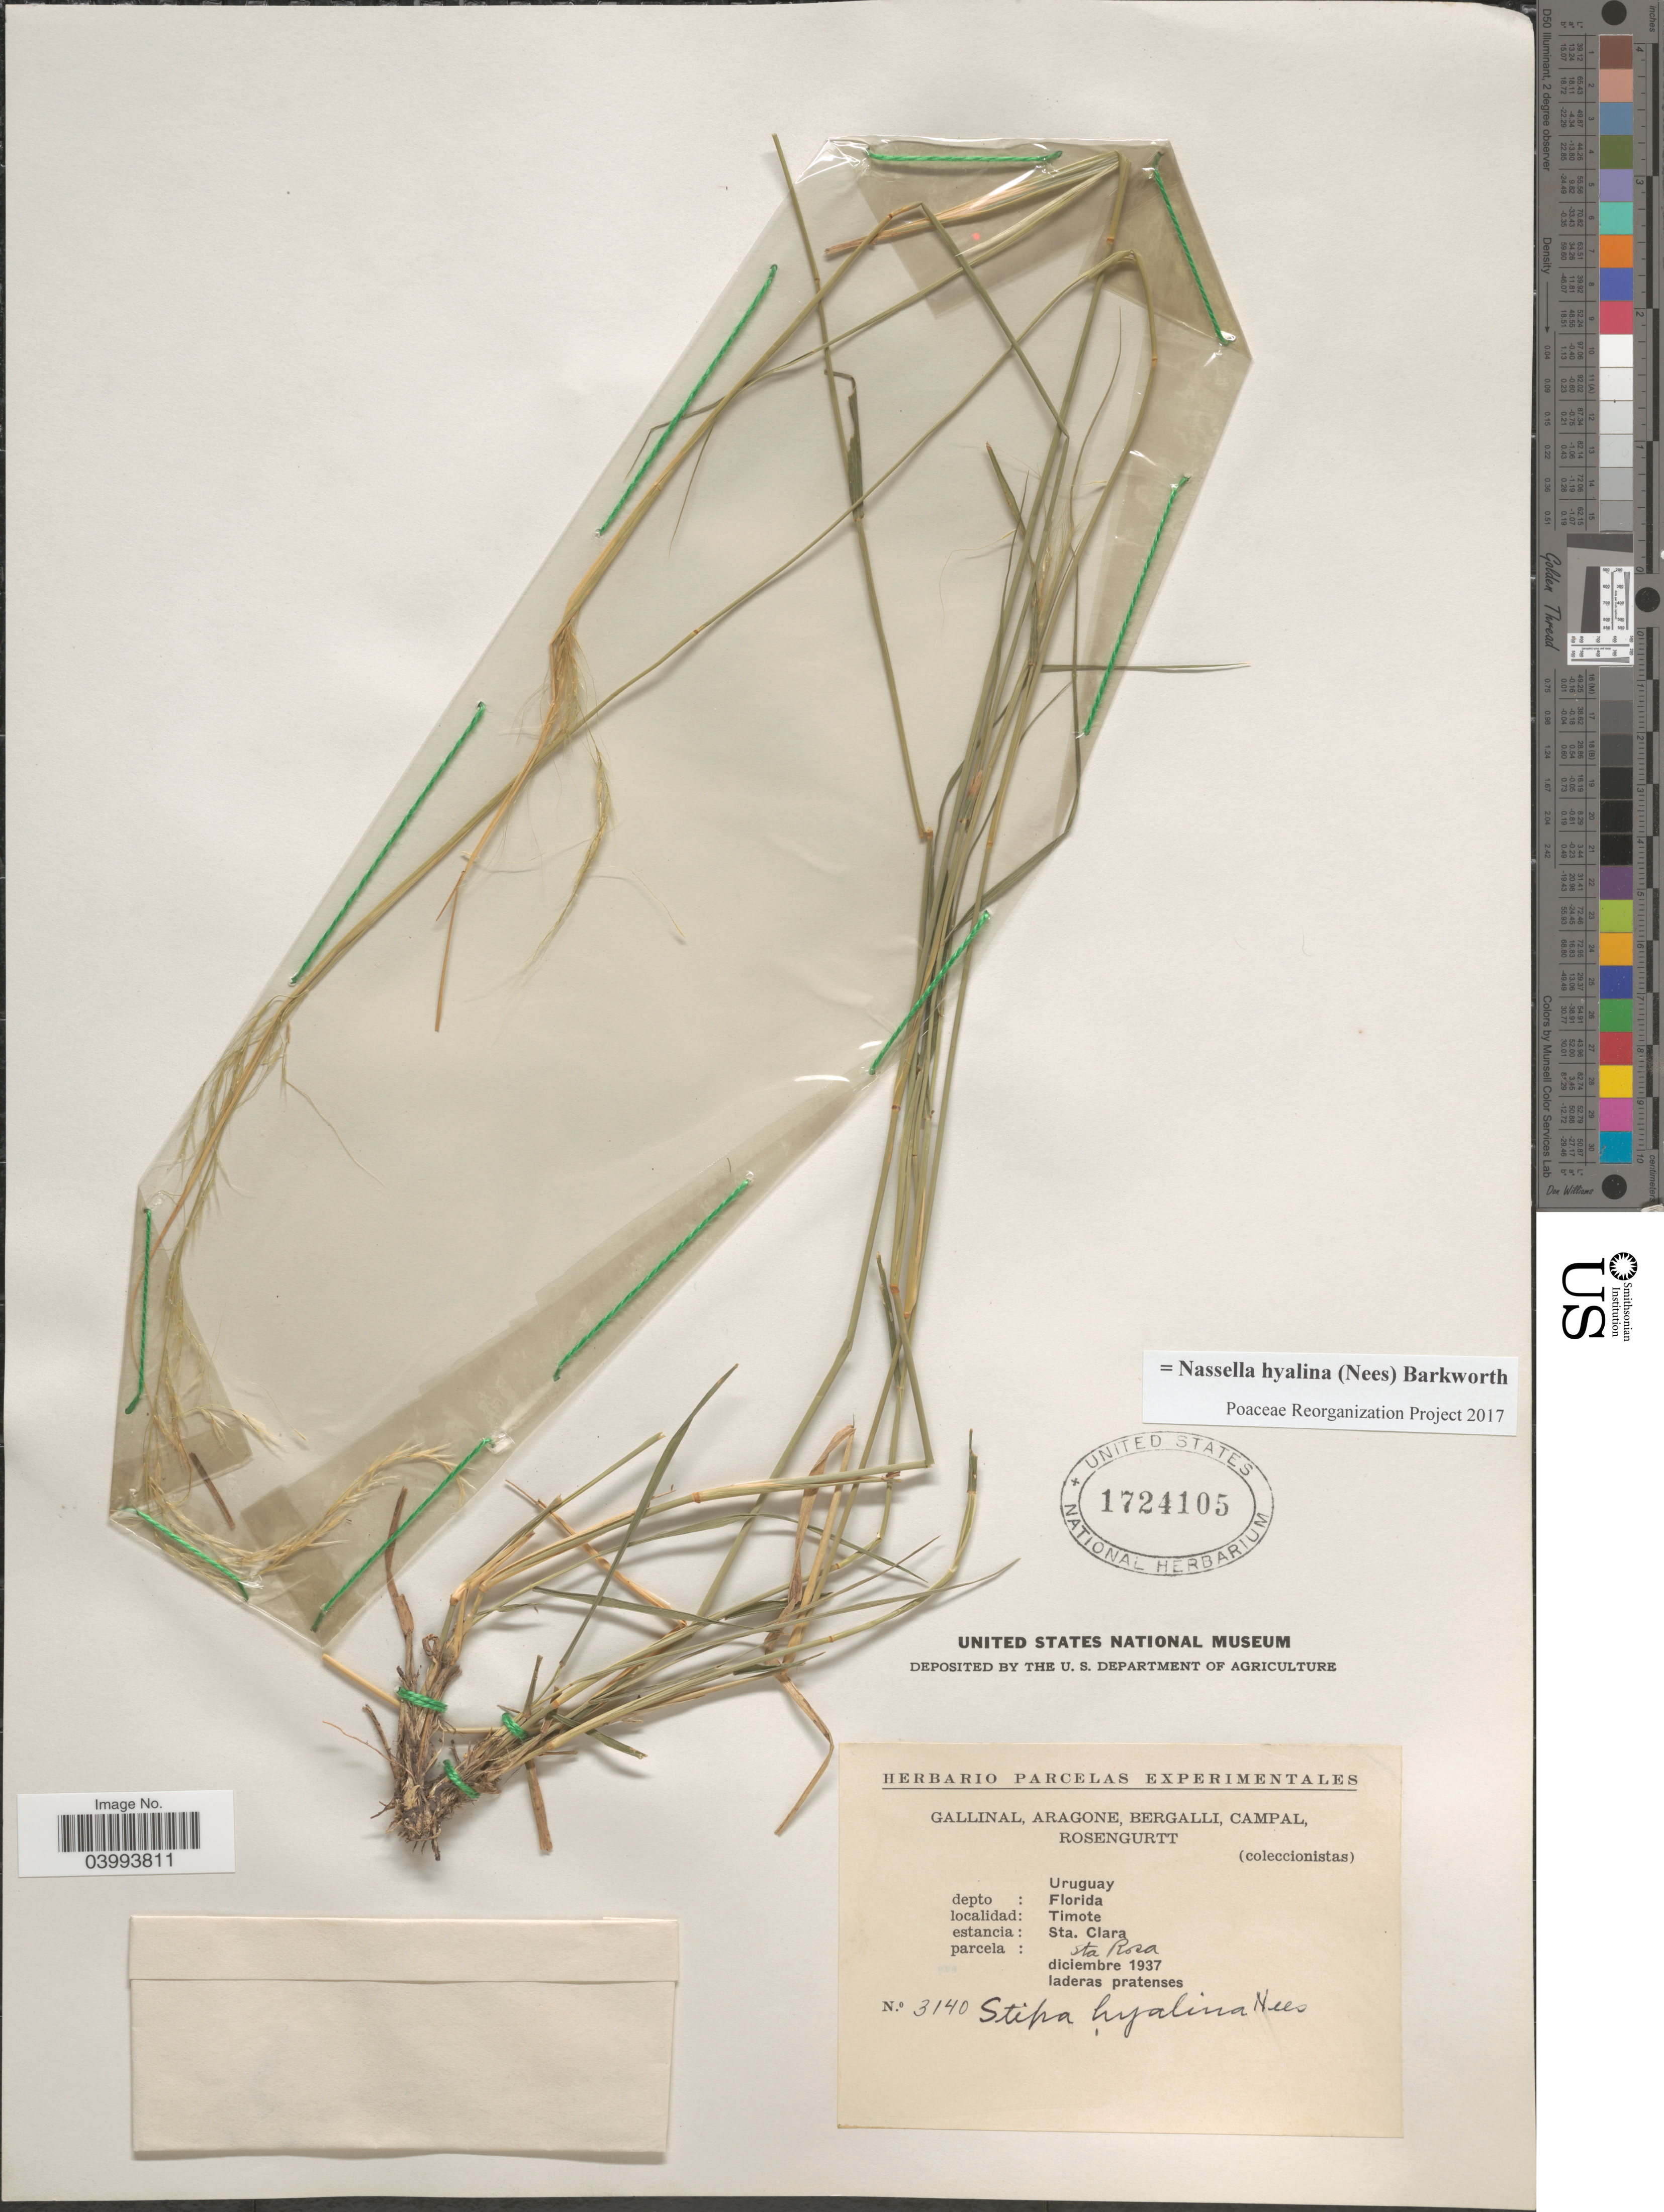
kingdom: Plantae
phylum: Tracheophyta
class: Liliopsida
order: Poales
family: Poaceae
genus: Nassella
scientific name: Nassella hyalina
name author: (Nees) Barkworth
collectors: -. Gallinal, -- Aragone, -- Bergalli, -- Campal & Rosengurtt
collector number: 3140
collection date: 1937-12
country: Uruguay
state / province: Florida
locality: Depto: Florida. Timote. Estancia: Sta. Clara. Sta Rosa.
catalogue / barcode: US 1724105